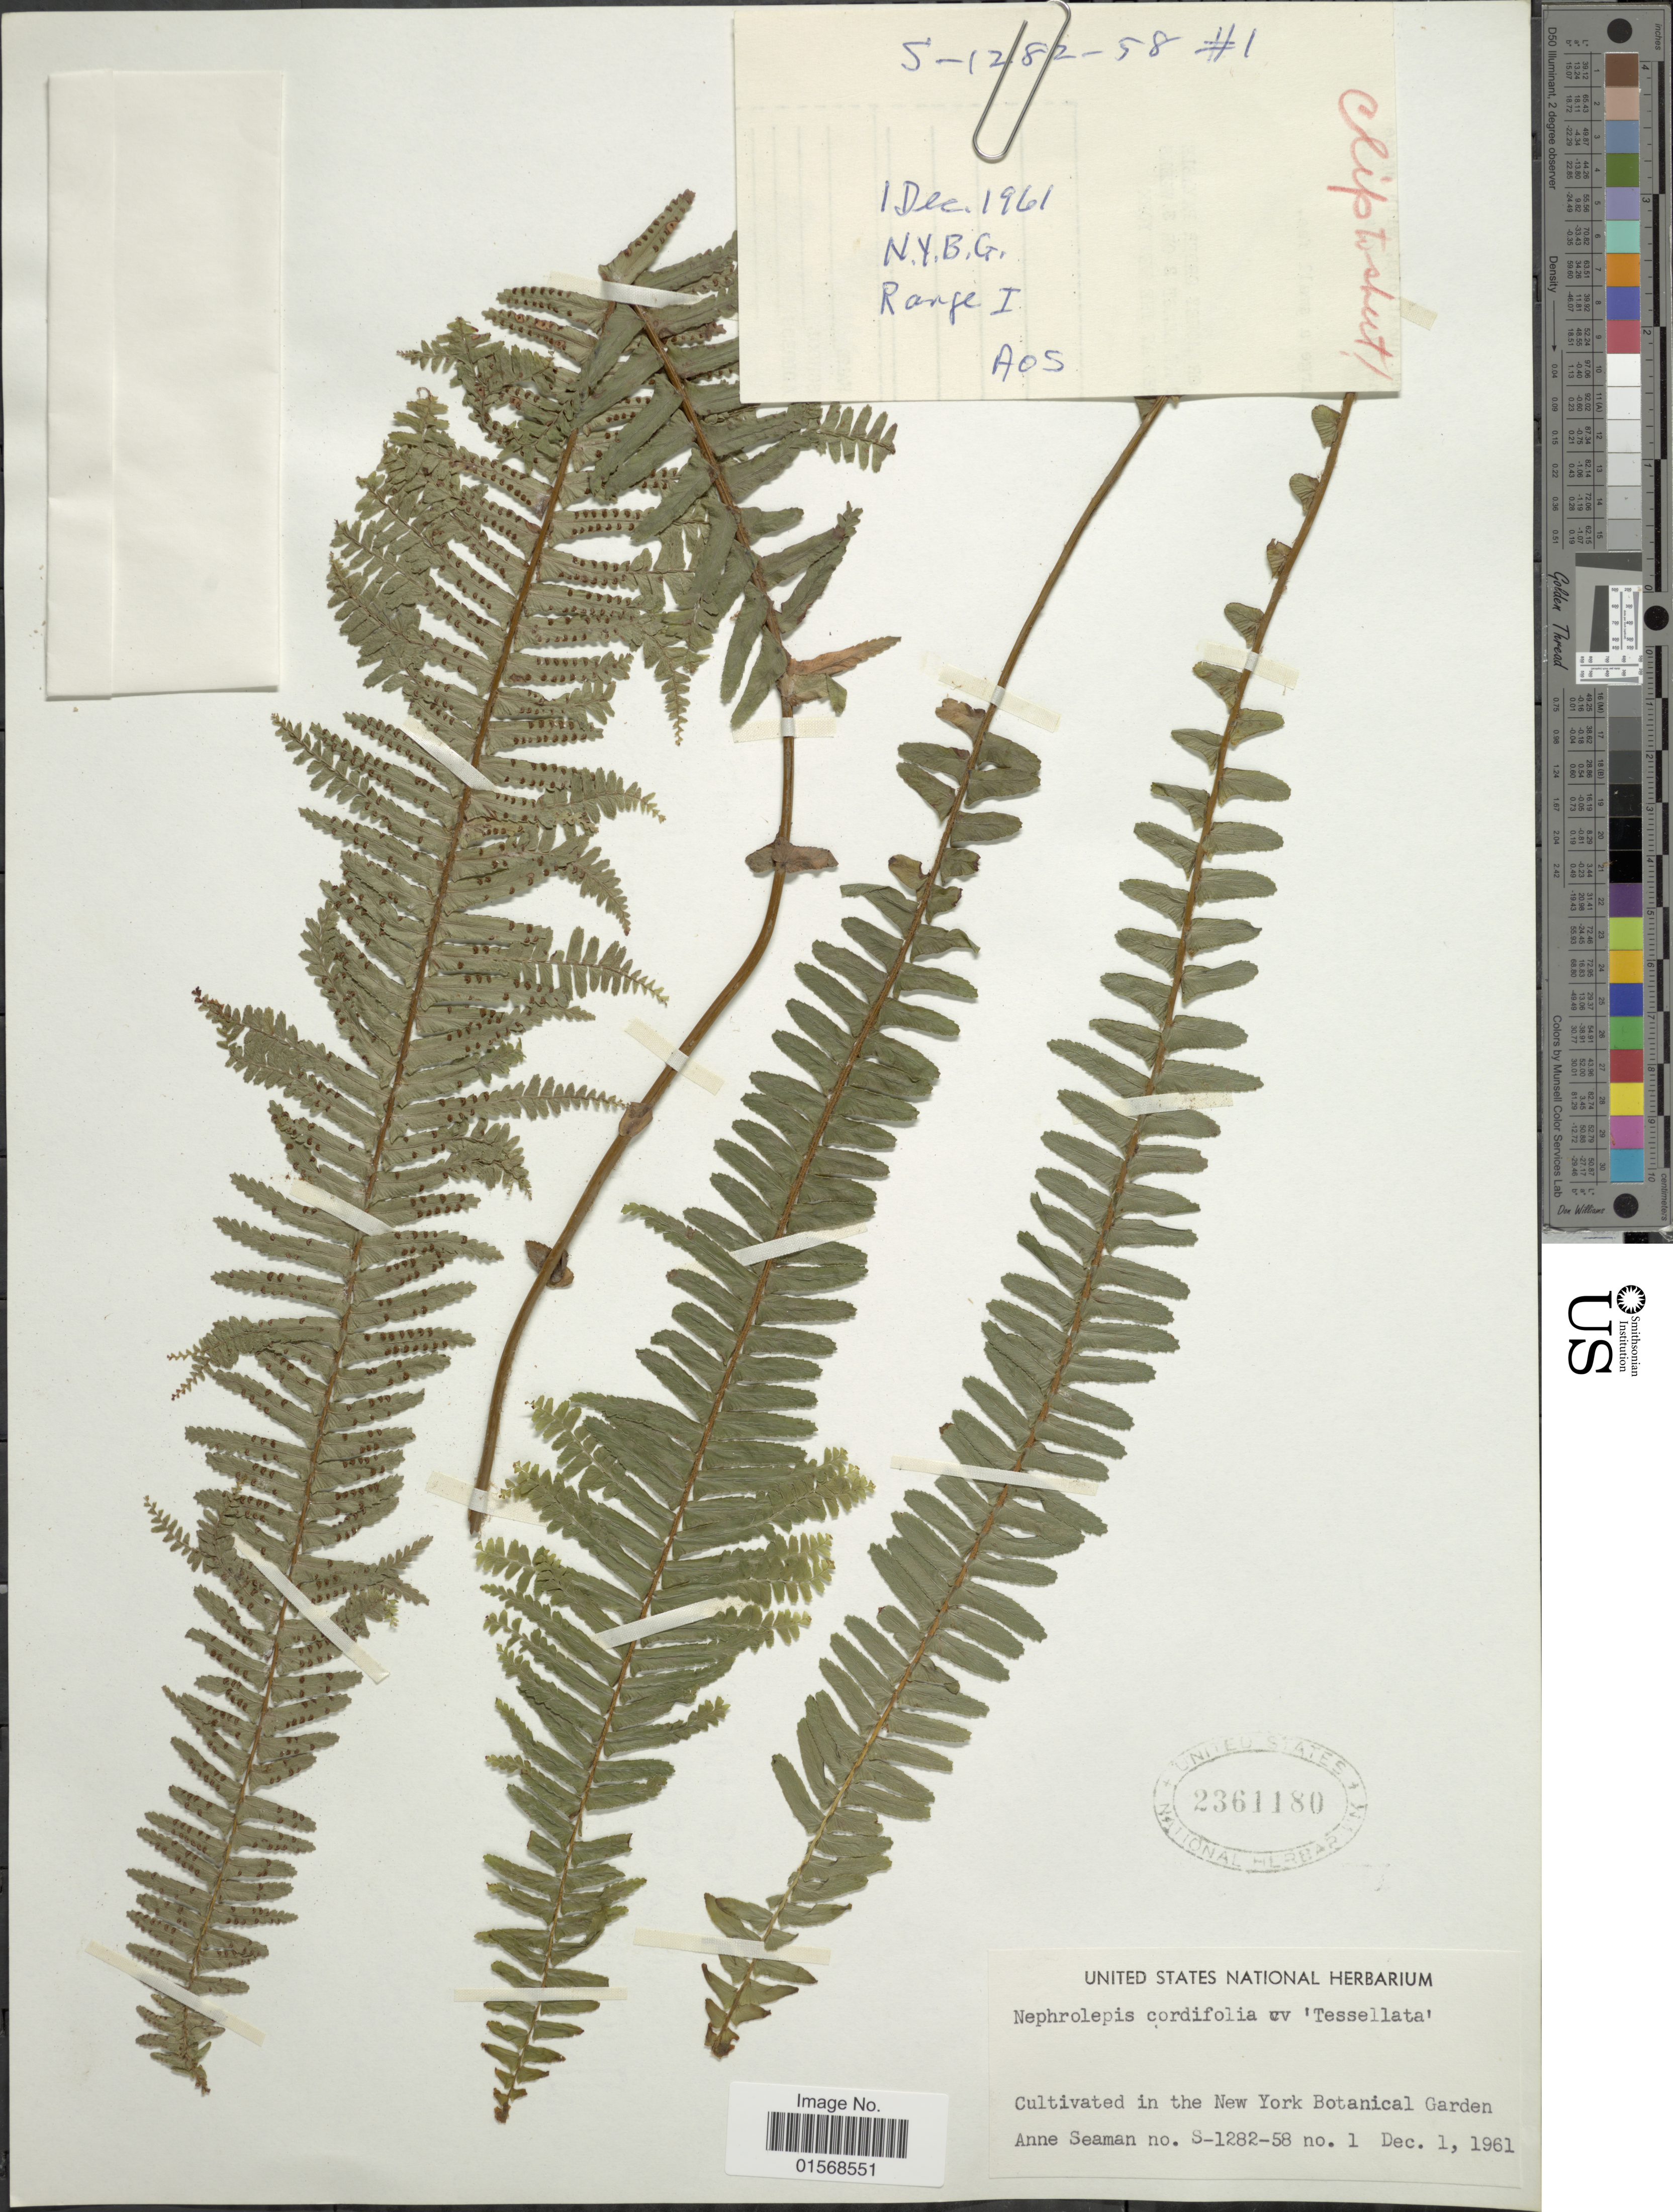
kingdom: Plantae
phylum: Tracheophyta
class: Polypodiopsida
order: Polypodiales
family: Nephrolepidaceae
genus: Nephrolepis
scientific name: Nephrolepis cordifolia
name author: (L.) C. Presl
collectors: A. Seaman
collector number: S-1282-58/1?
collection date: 1961-12-01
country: United States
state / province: New York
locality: New York Botanical Garden.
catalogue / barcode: US 2361180